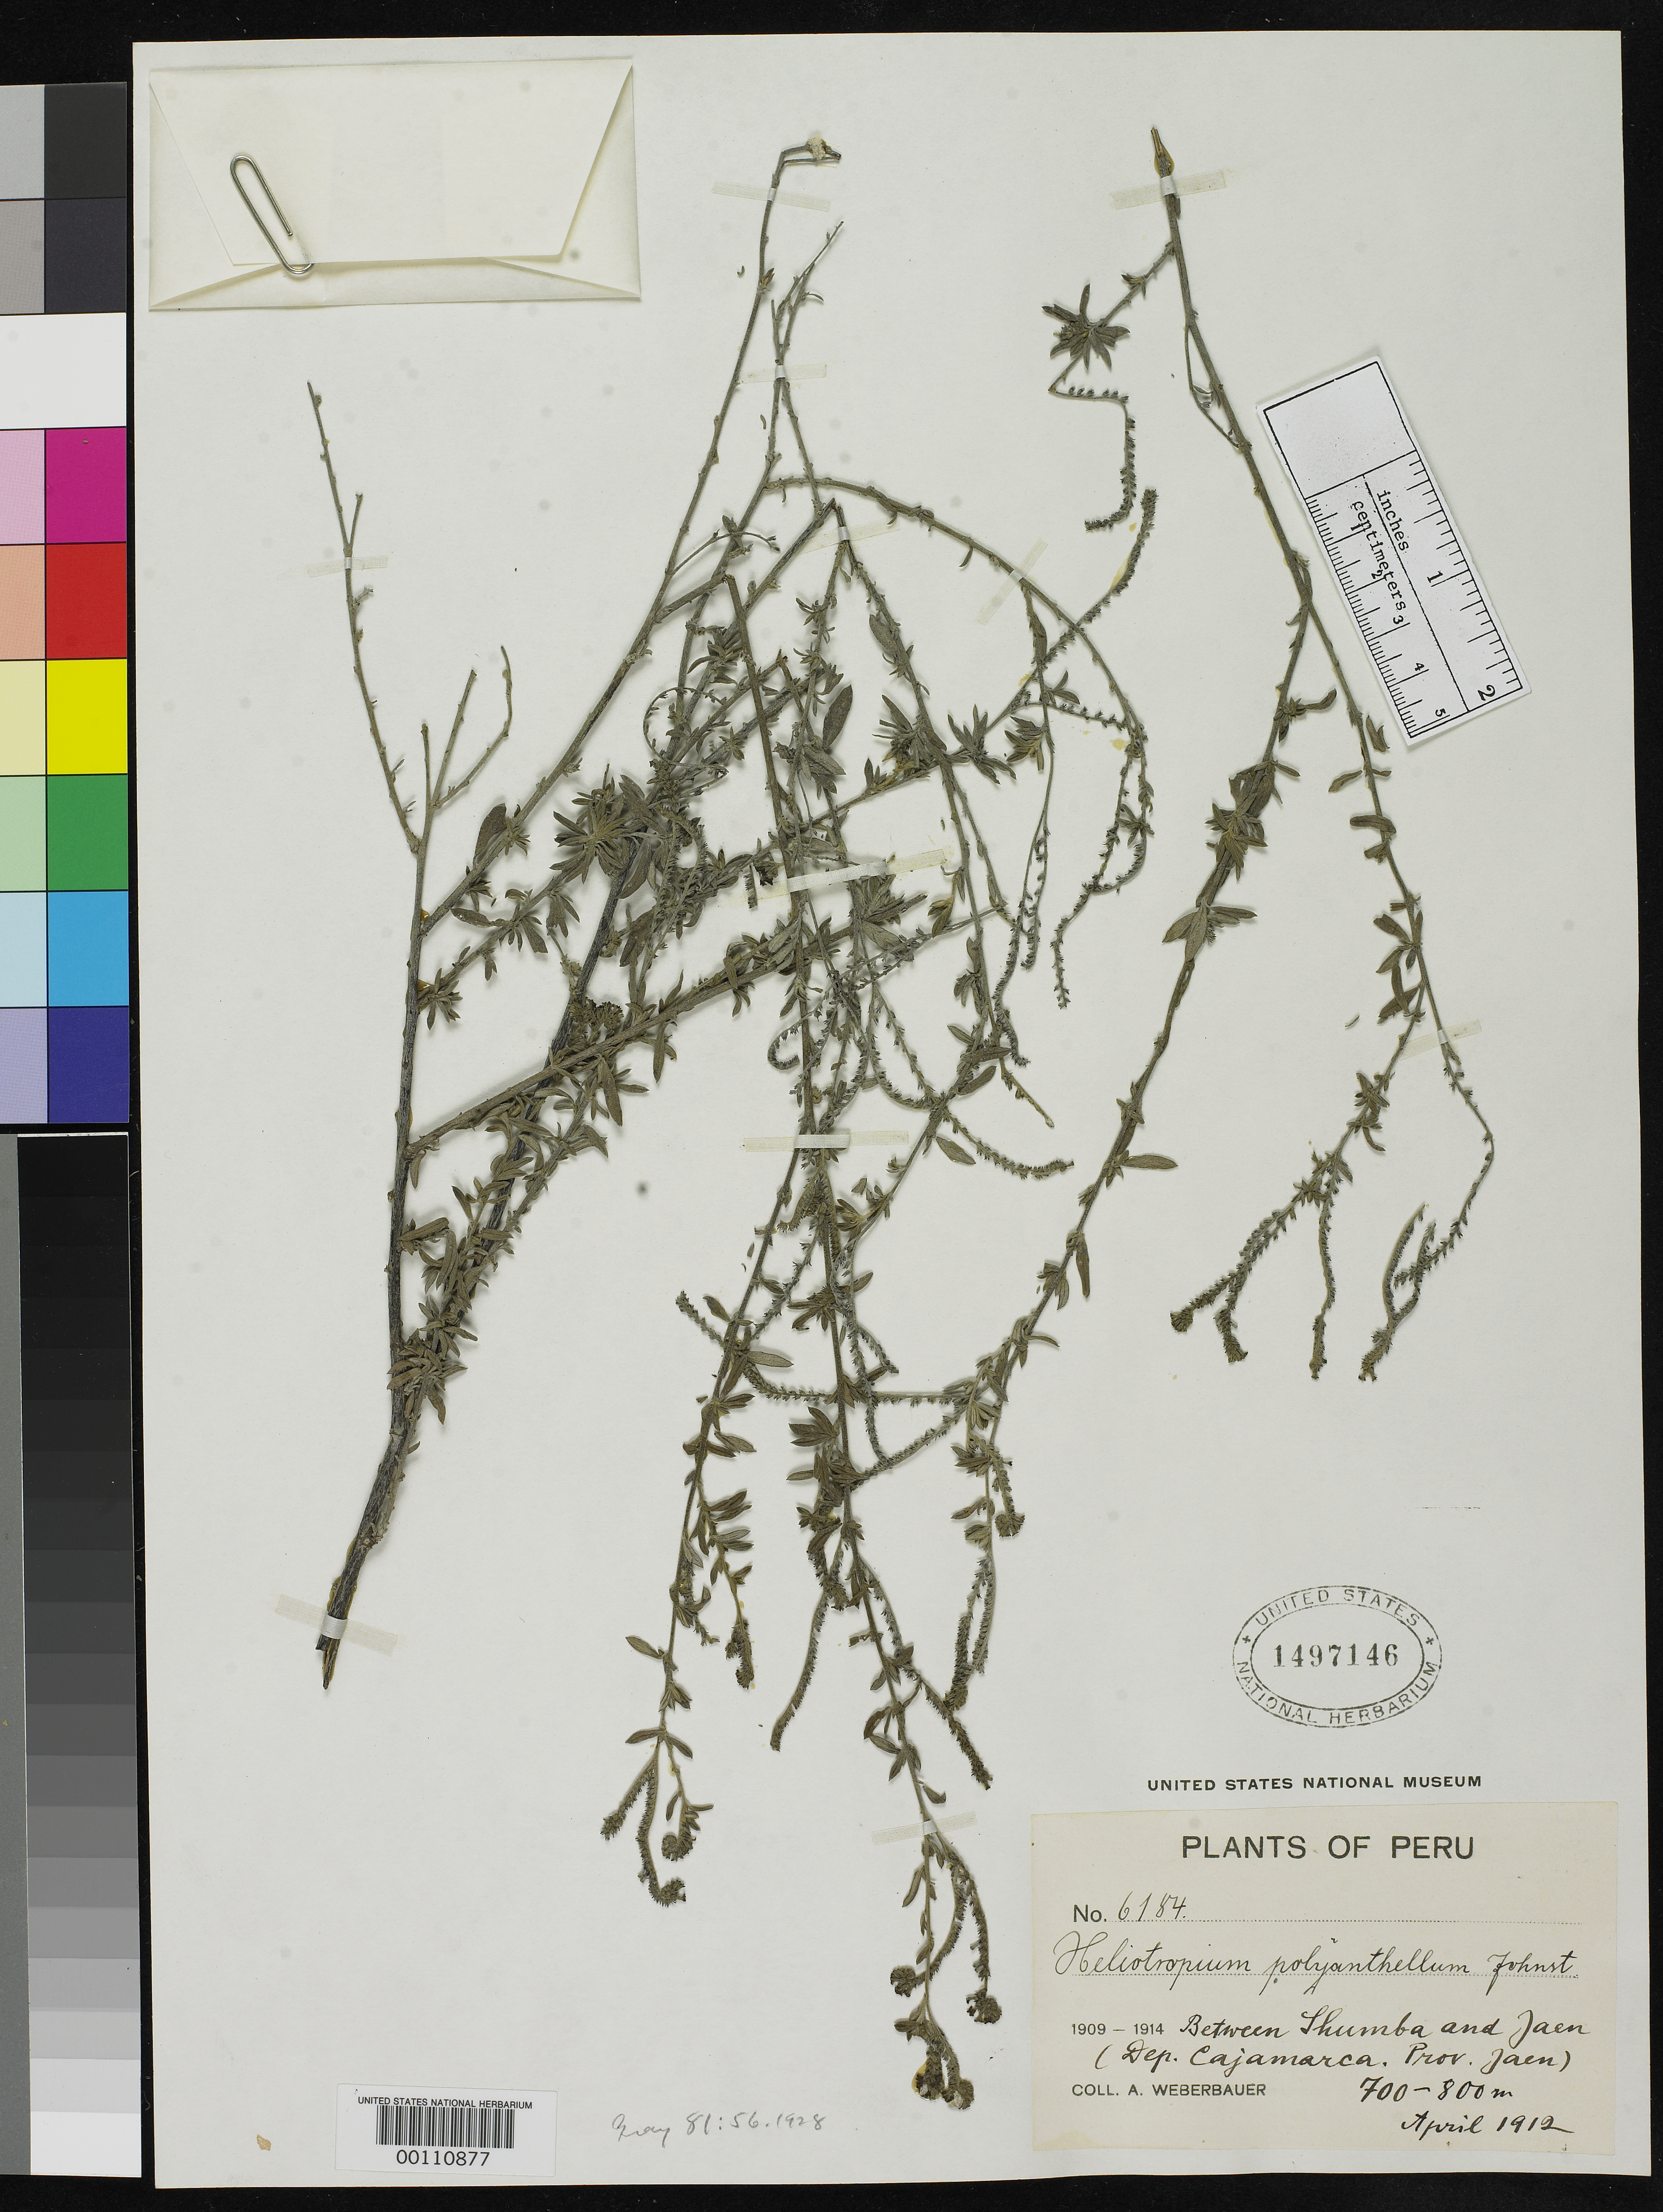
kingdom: Plantae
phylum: Tracheophyta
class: Magnoliopsida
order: Boraginales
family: Heliotropiaceae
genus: Heliotropium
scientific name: Heliotropium polyanthellum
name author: I.M. Johnst.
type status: Isotype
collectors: A. Weberbauer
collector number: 6184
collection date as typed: Apr 1912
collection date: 1912-04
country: Peru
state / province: Cajamarca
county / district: Jaén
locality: between Jaén and valley of Río Shumba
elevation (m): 700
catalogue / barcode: US 1497146